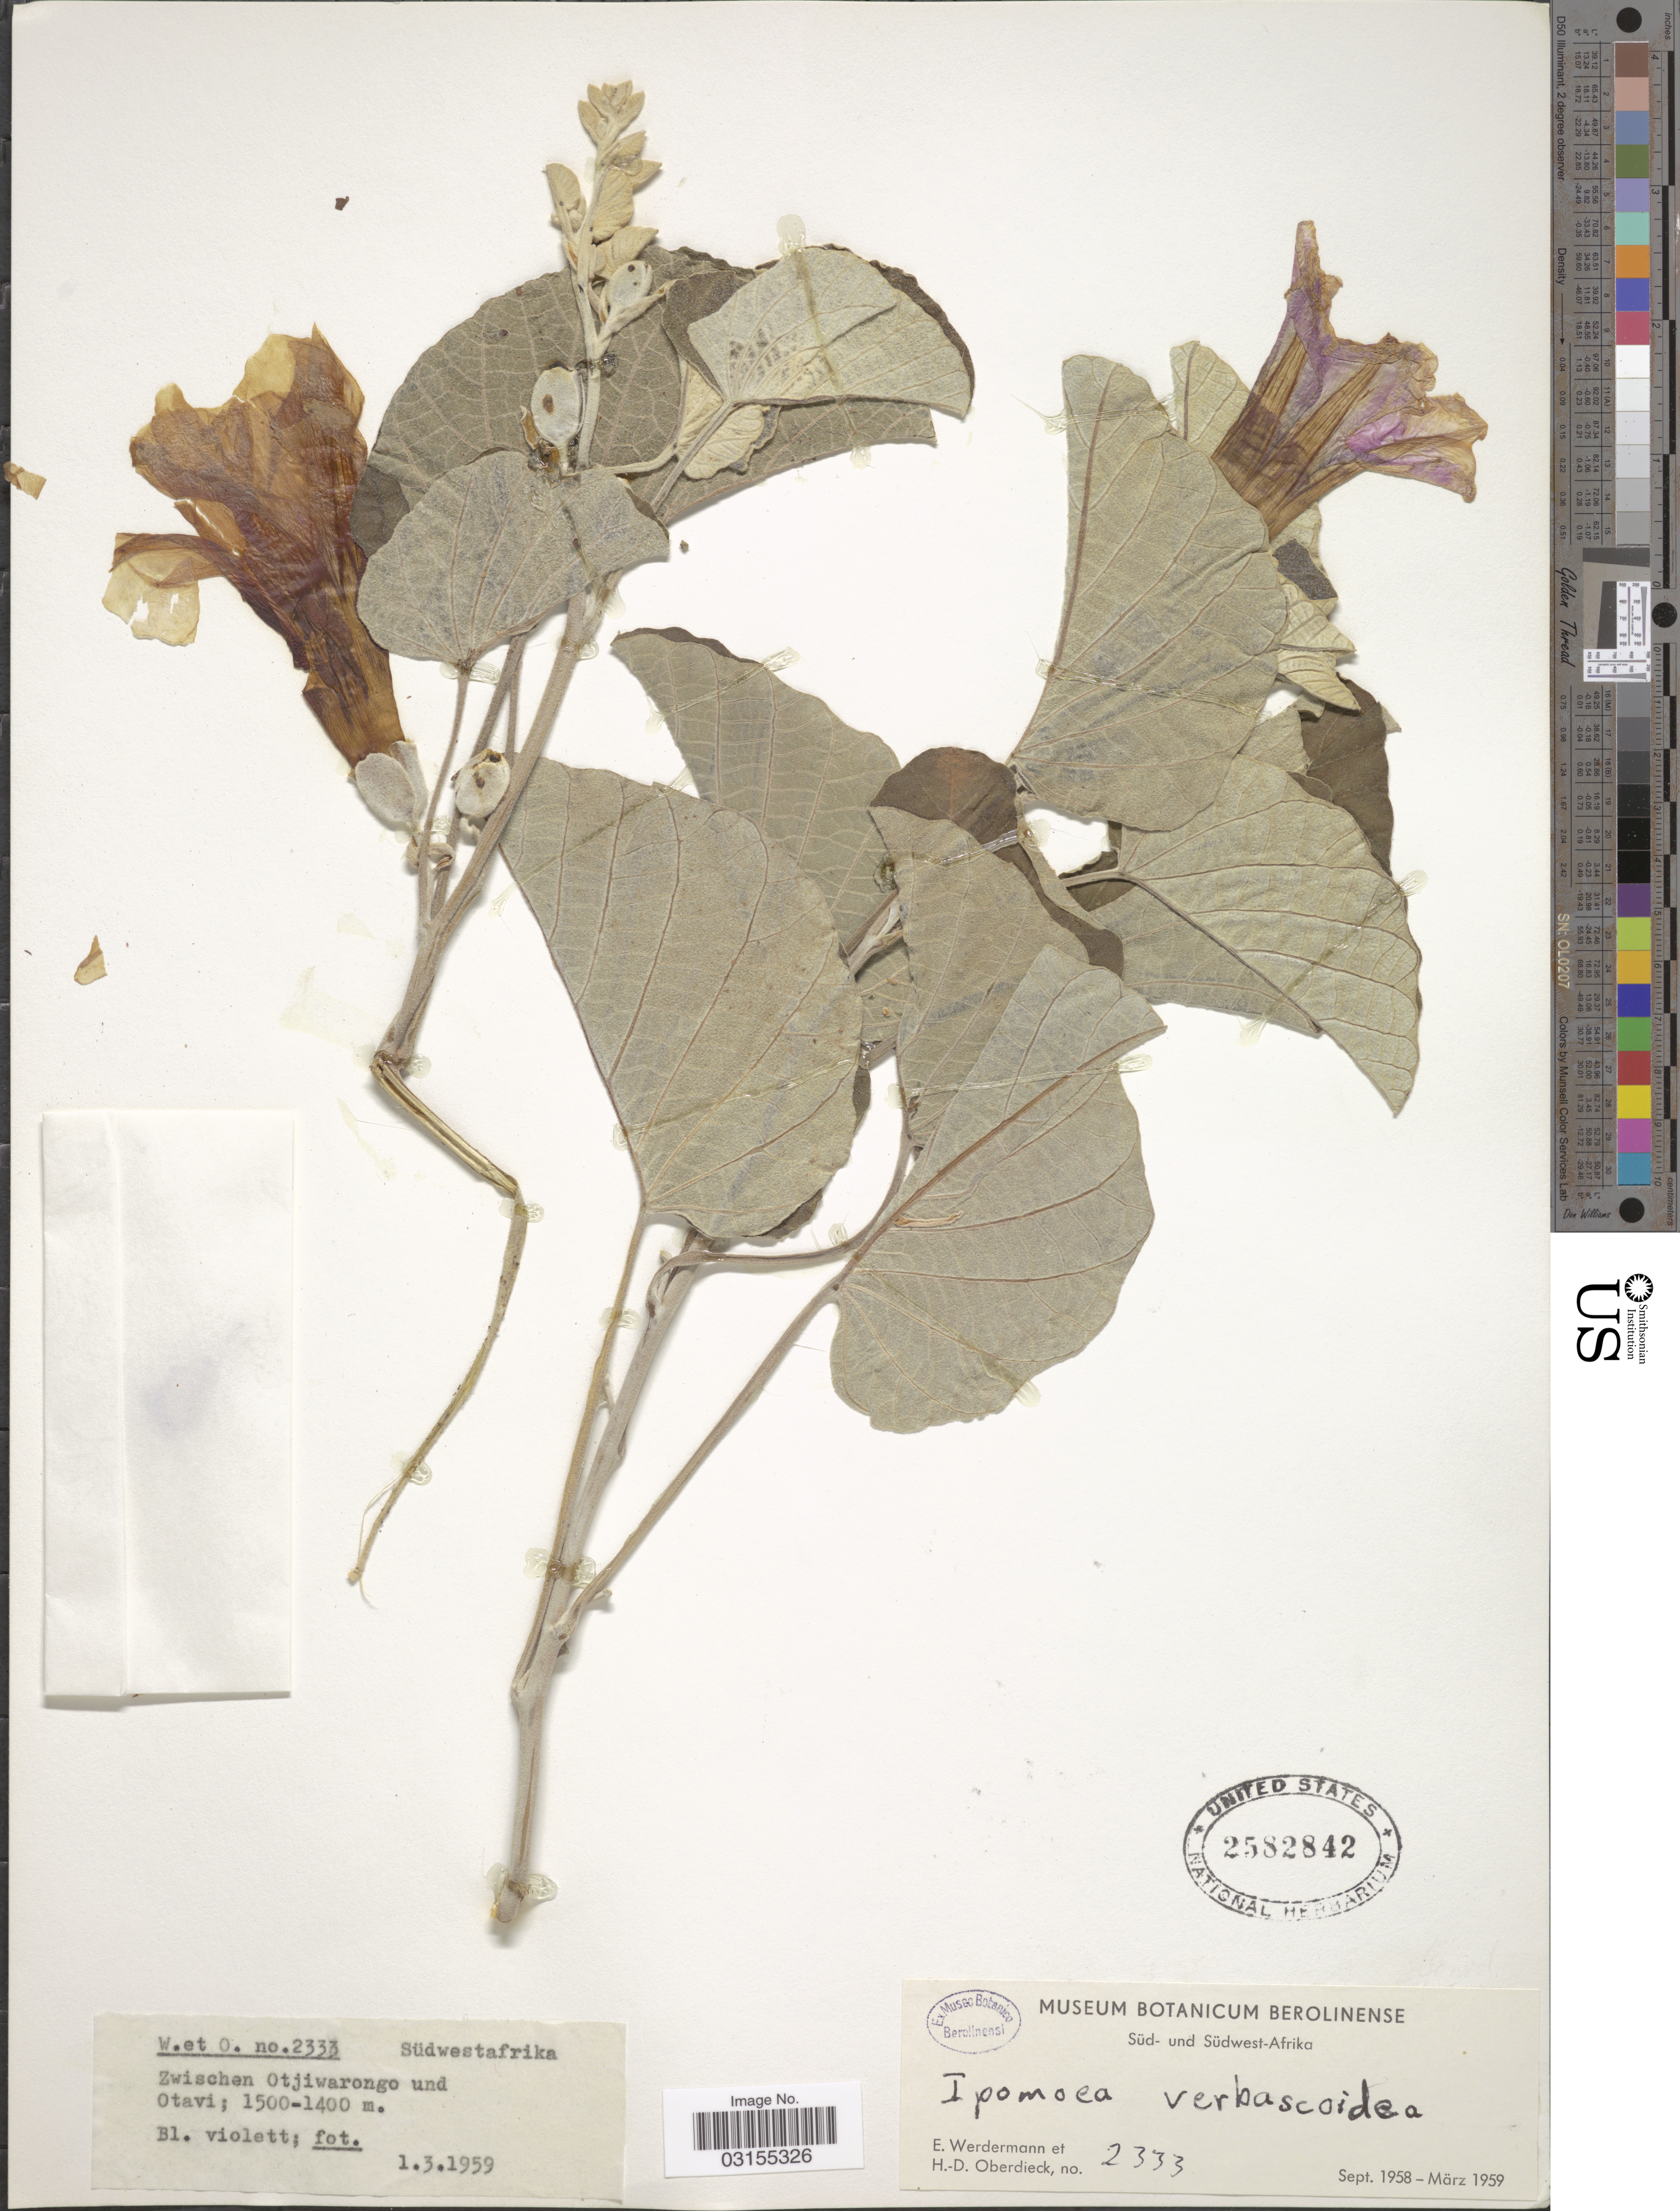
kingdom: Plantae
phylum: Tracheophyta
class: Magnoliopsida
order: Solanales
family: Convolvulaceae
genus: Ipomoea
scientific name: Ipomoea verbascoidea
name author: Choisy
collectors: E. Werdermann & H. Oberdieck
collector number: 2333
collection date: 1959-03-01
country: Namibia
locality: Südwestafrika. Zwischen Otjiwarongo und Otavi.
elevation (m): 1400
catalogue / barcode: US 2582842